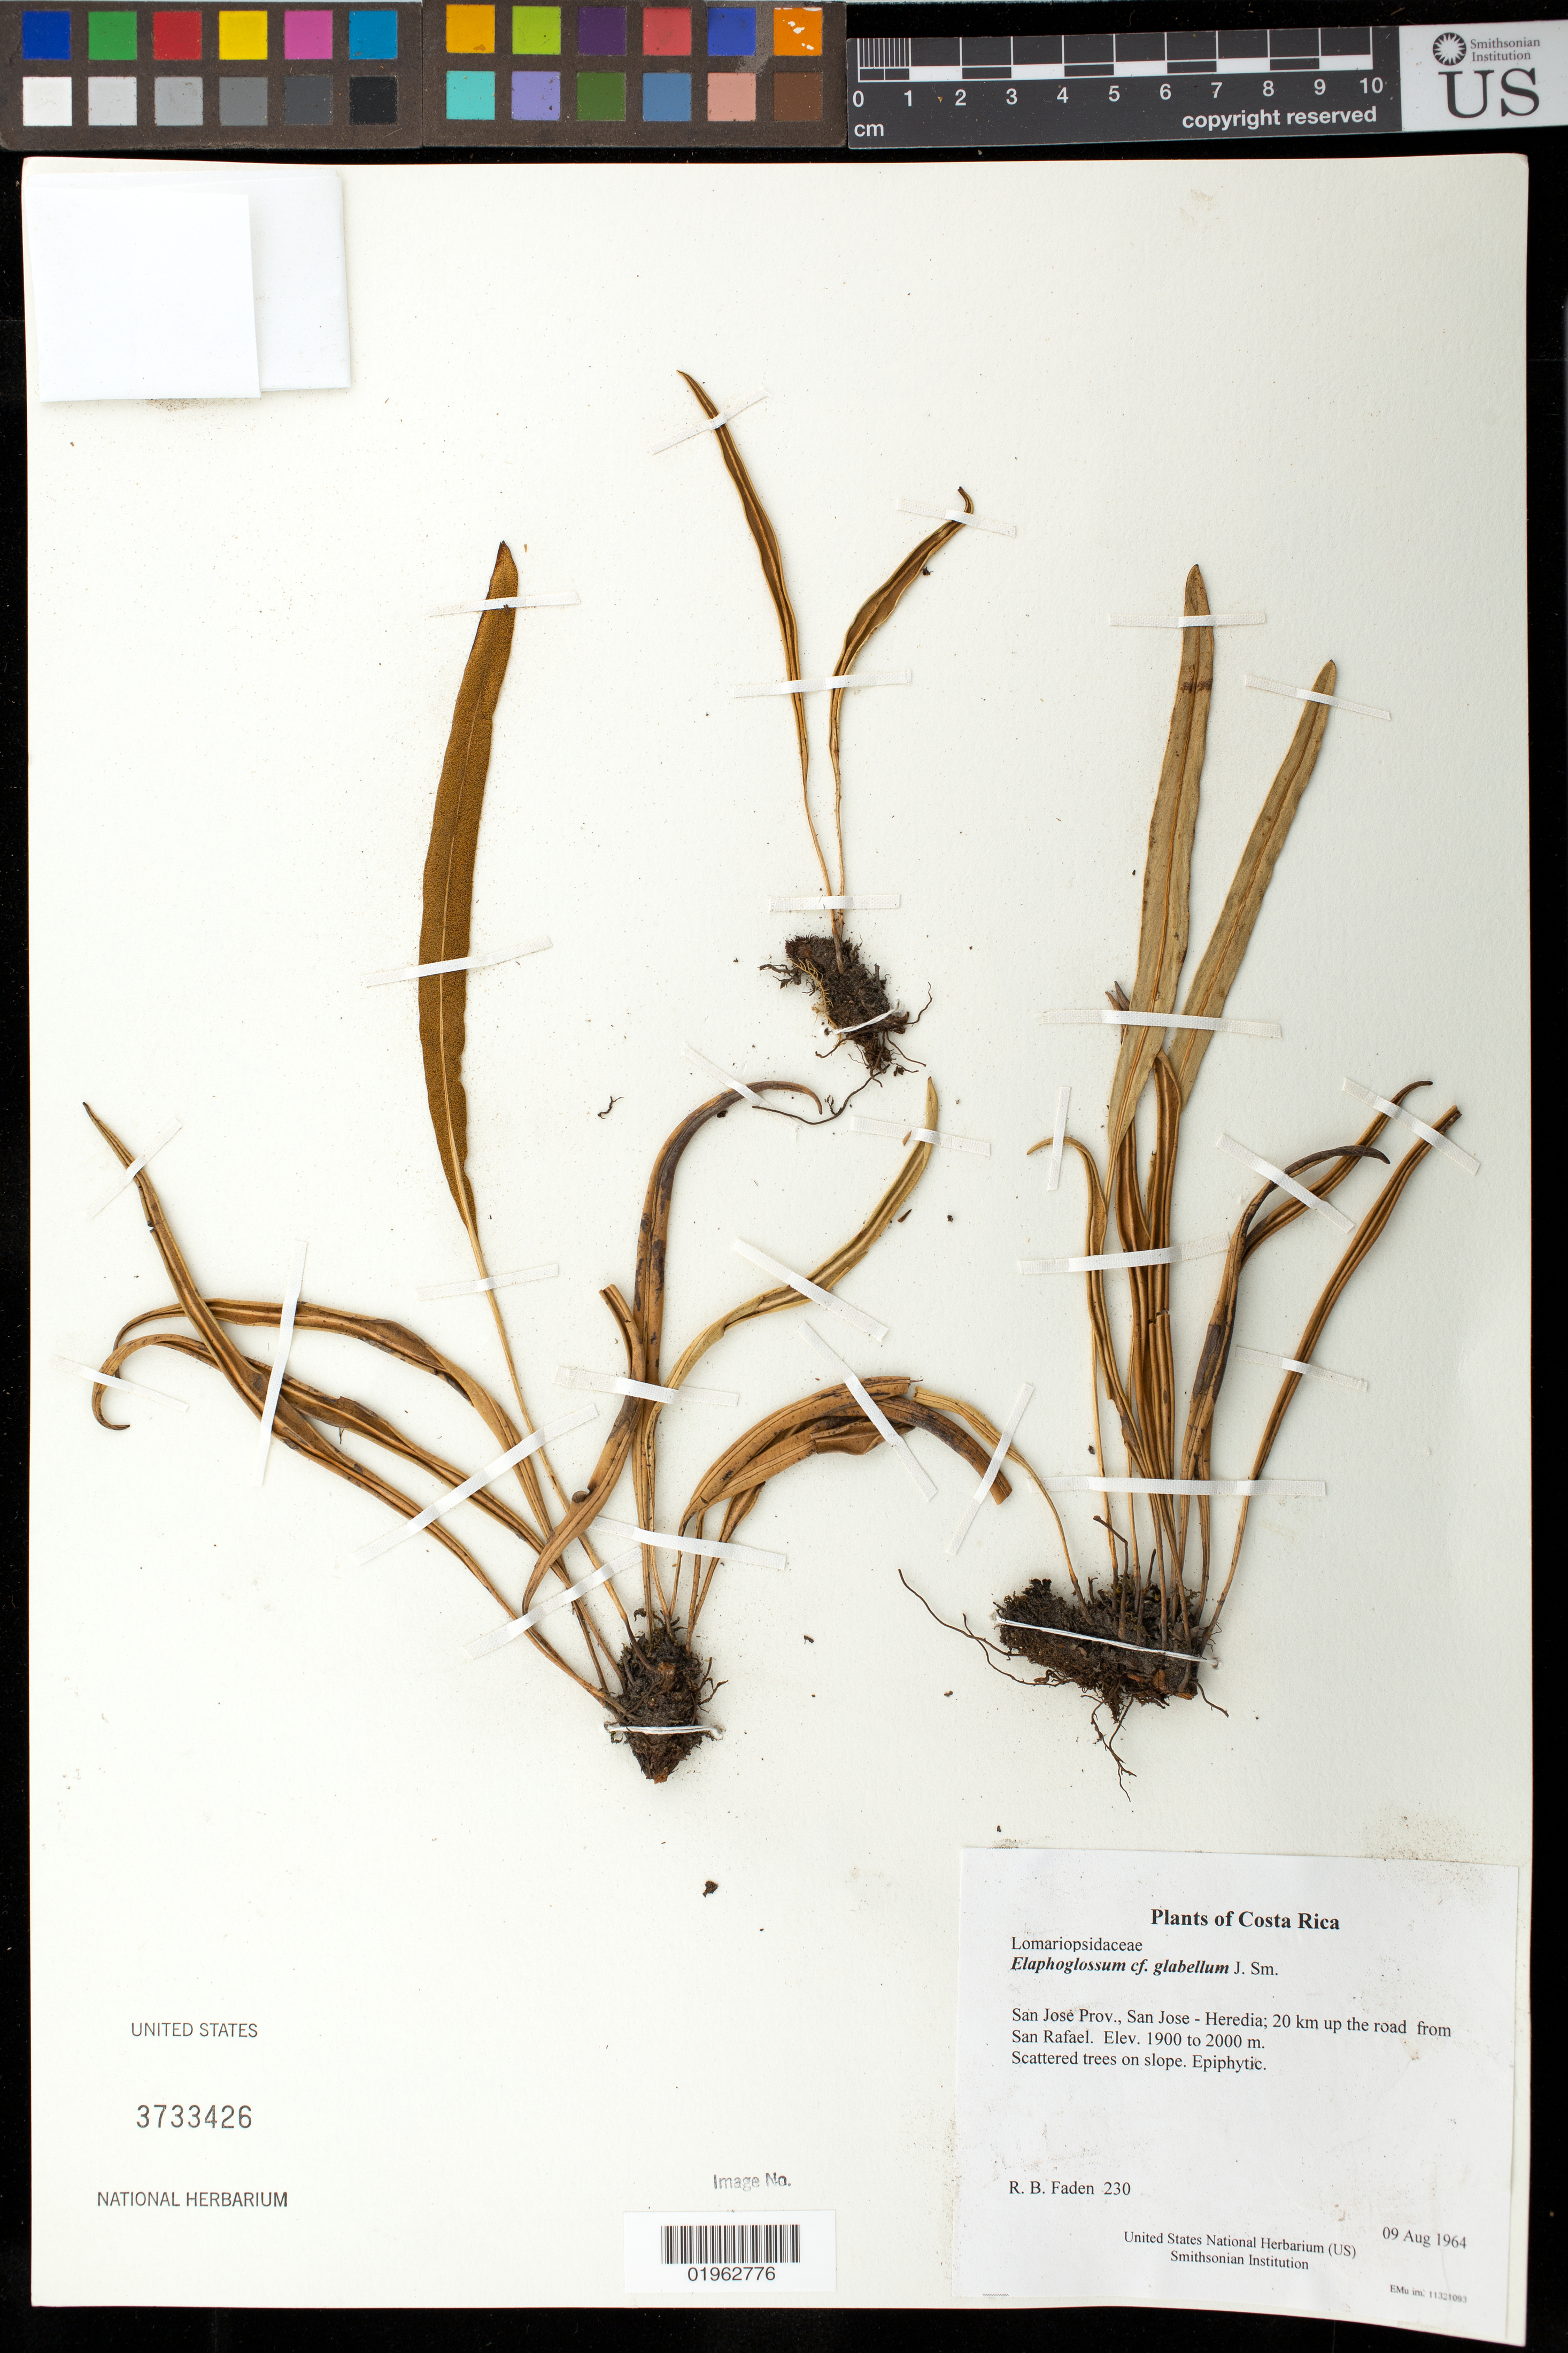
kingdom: Plantae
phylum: Tracheophyta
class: Polypodiopsida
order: Polypodiales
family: Dryopteridaceae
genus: Elaphoglossum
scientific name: Elaphoglossum glabellum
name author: J. Sm.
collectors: R. B. Faden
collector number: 230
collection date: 1964-08-09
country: Costa Rica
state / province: San Jose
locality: San Jose - Heredia; 20 km up the road from San Rafael.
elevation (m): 1900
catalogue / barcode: US 3733426